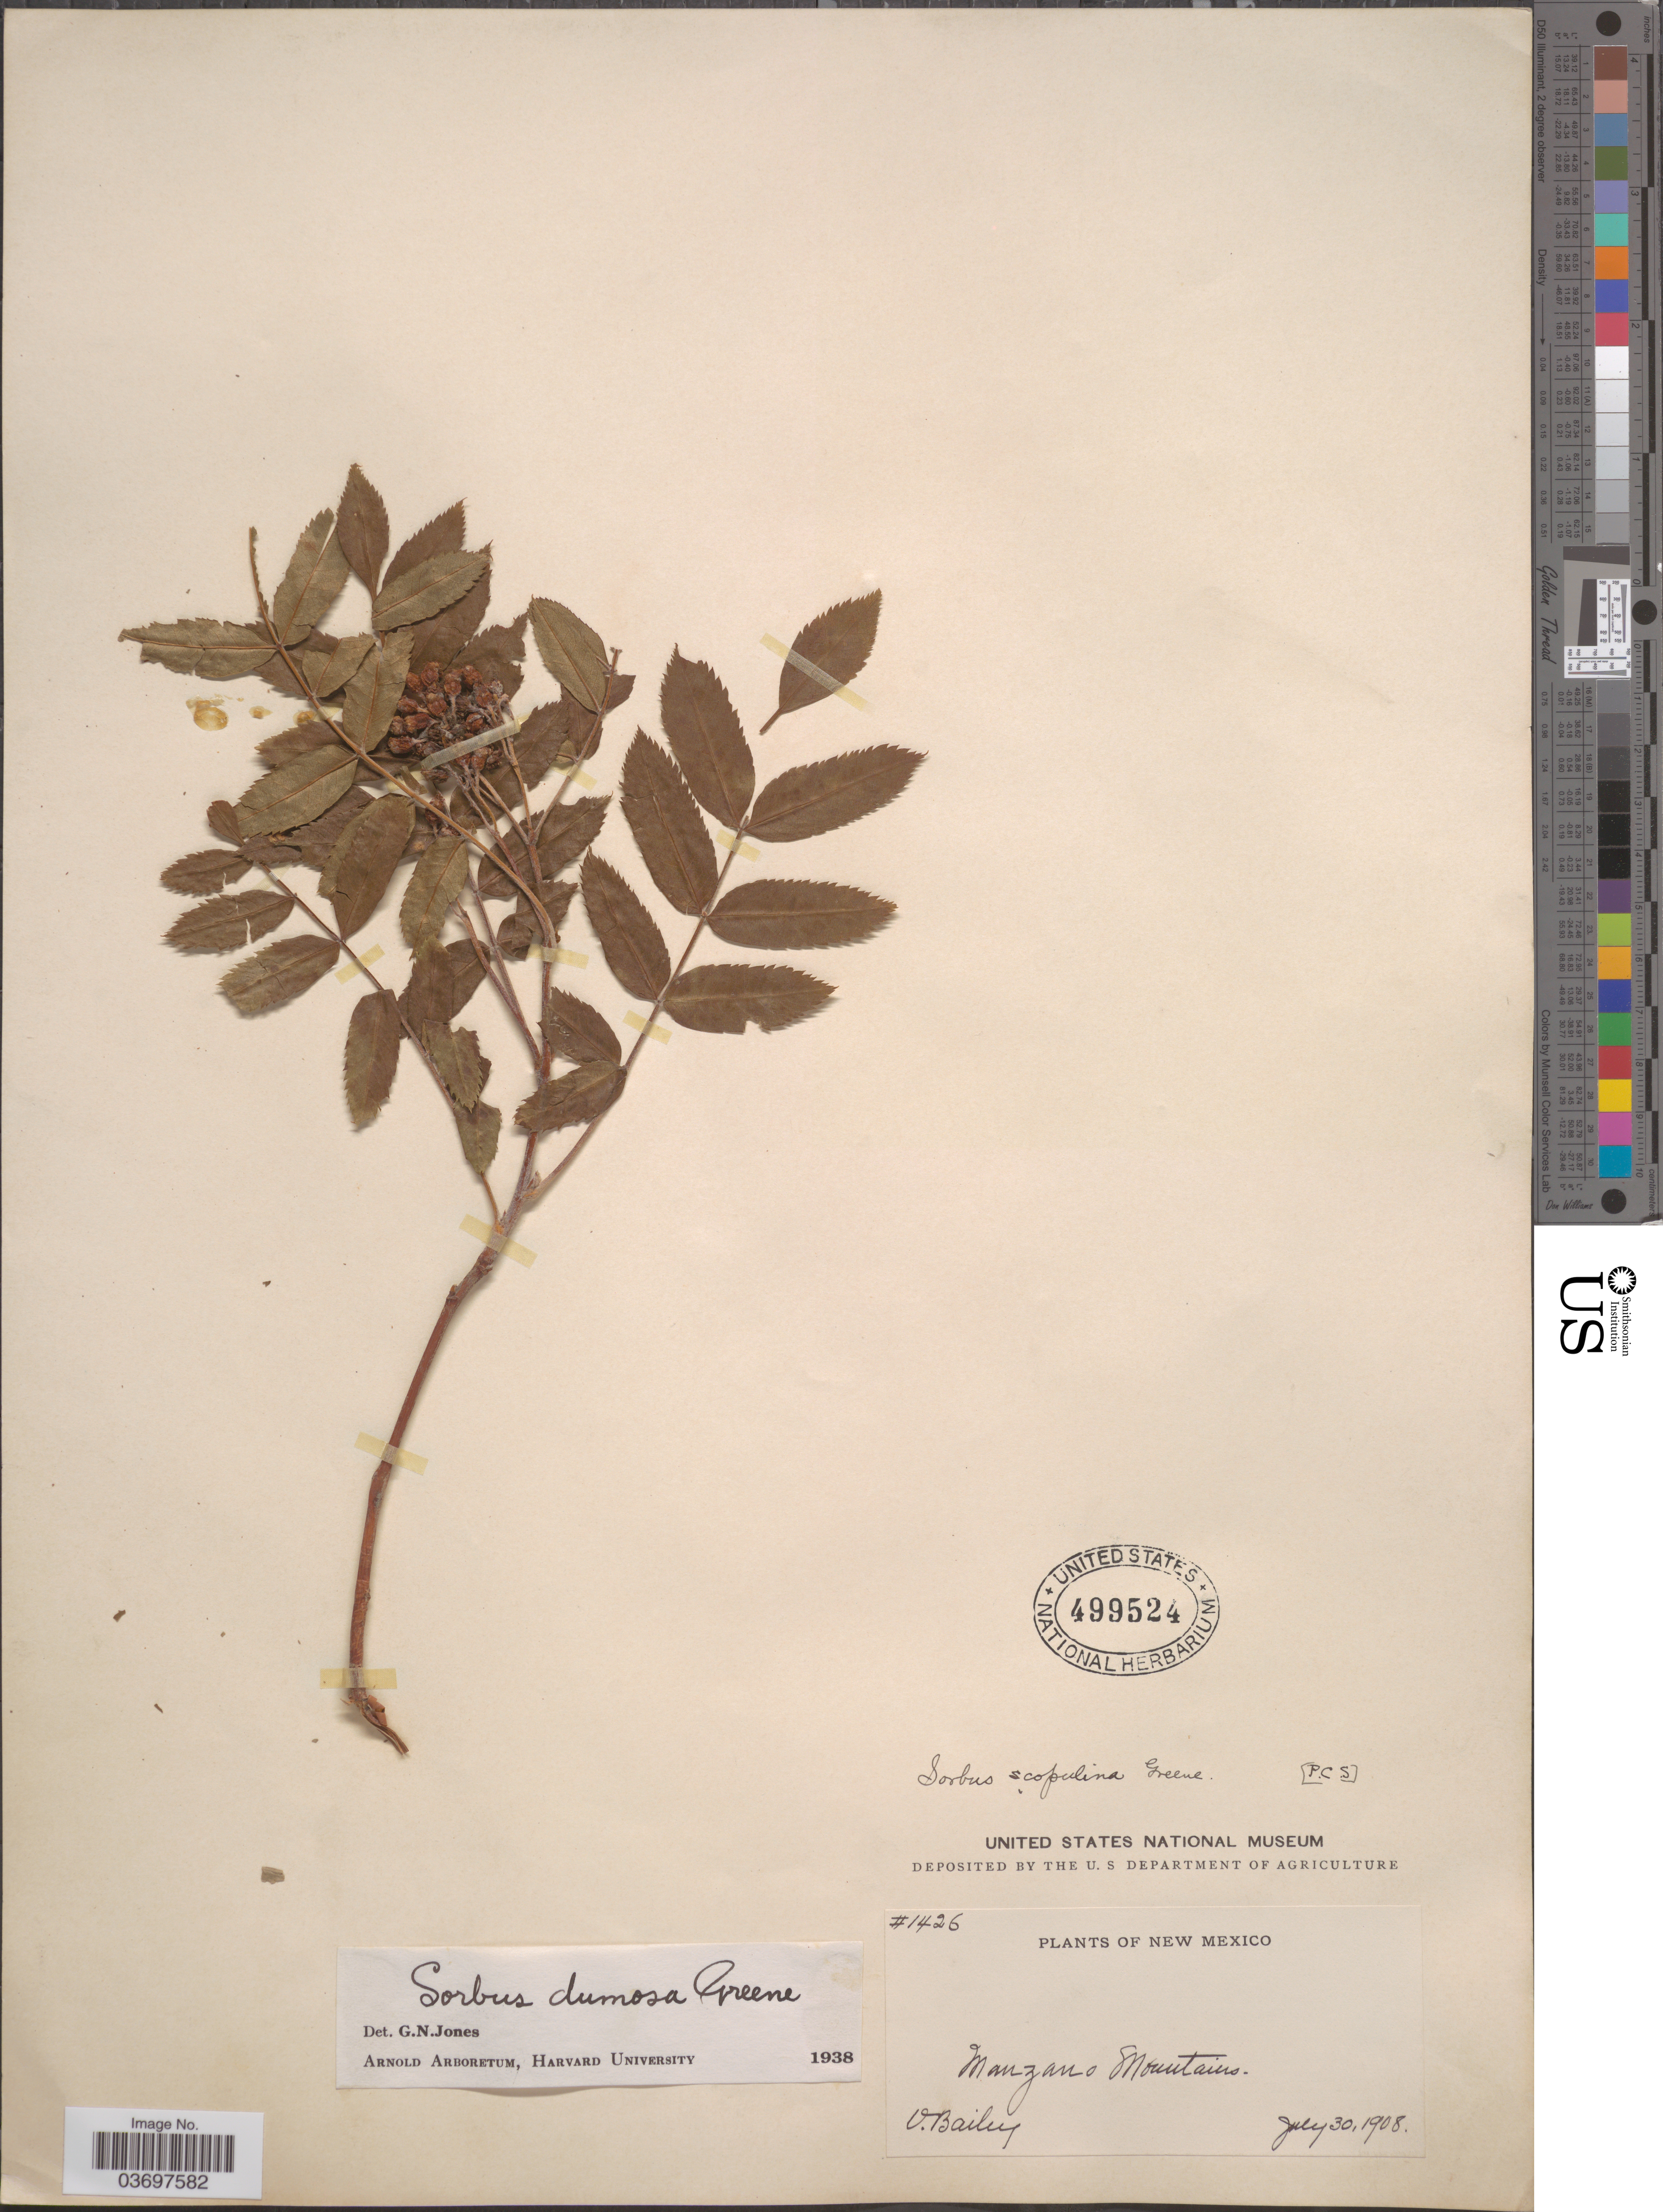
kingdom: Plantae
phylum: Tracheophyta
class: Magnoliopsida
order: Rosales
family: Rosaceae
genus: Sorbus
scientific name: Sorbus dumosa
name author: Greene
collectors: V. L. Bailey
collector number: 1426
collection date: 1908-07-30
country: United States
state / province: New Mexico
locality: Manzano Mountains.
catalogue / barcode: US 499524